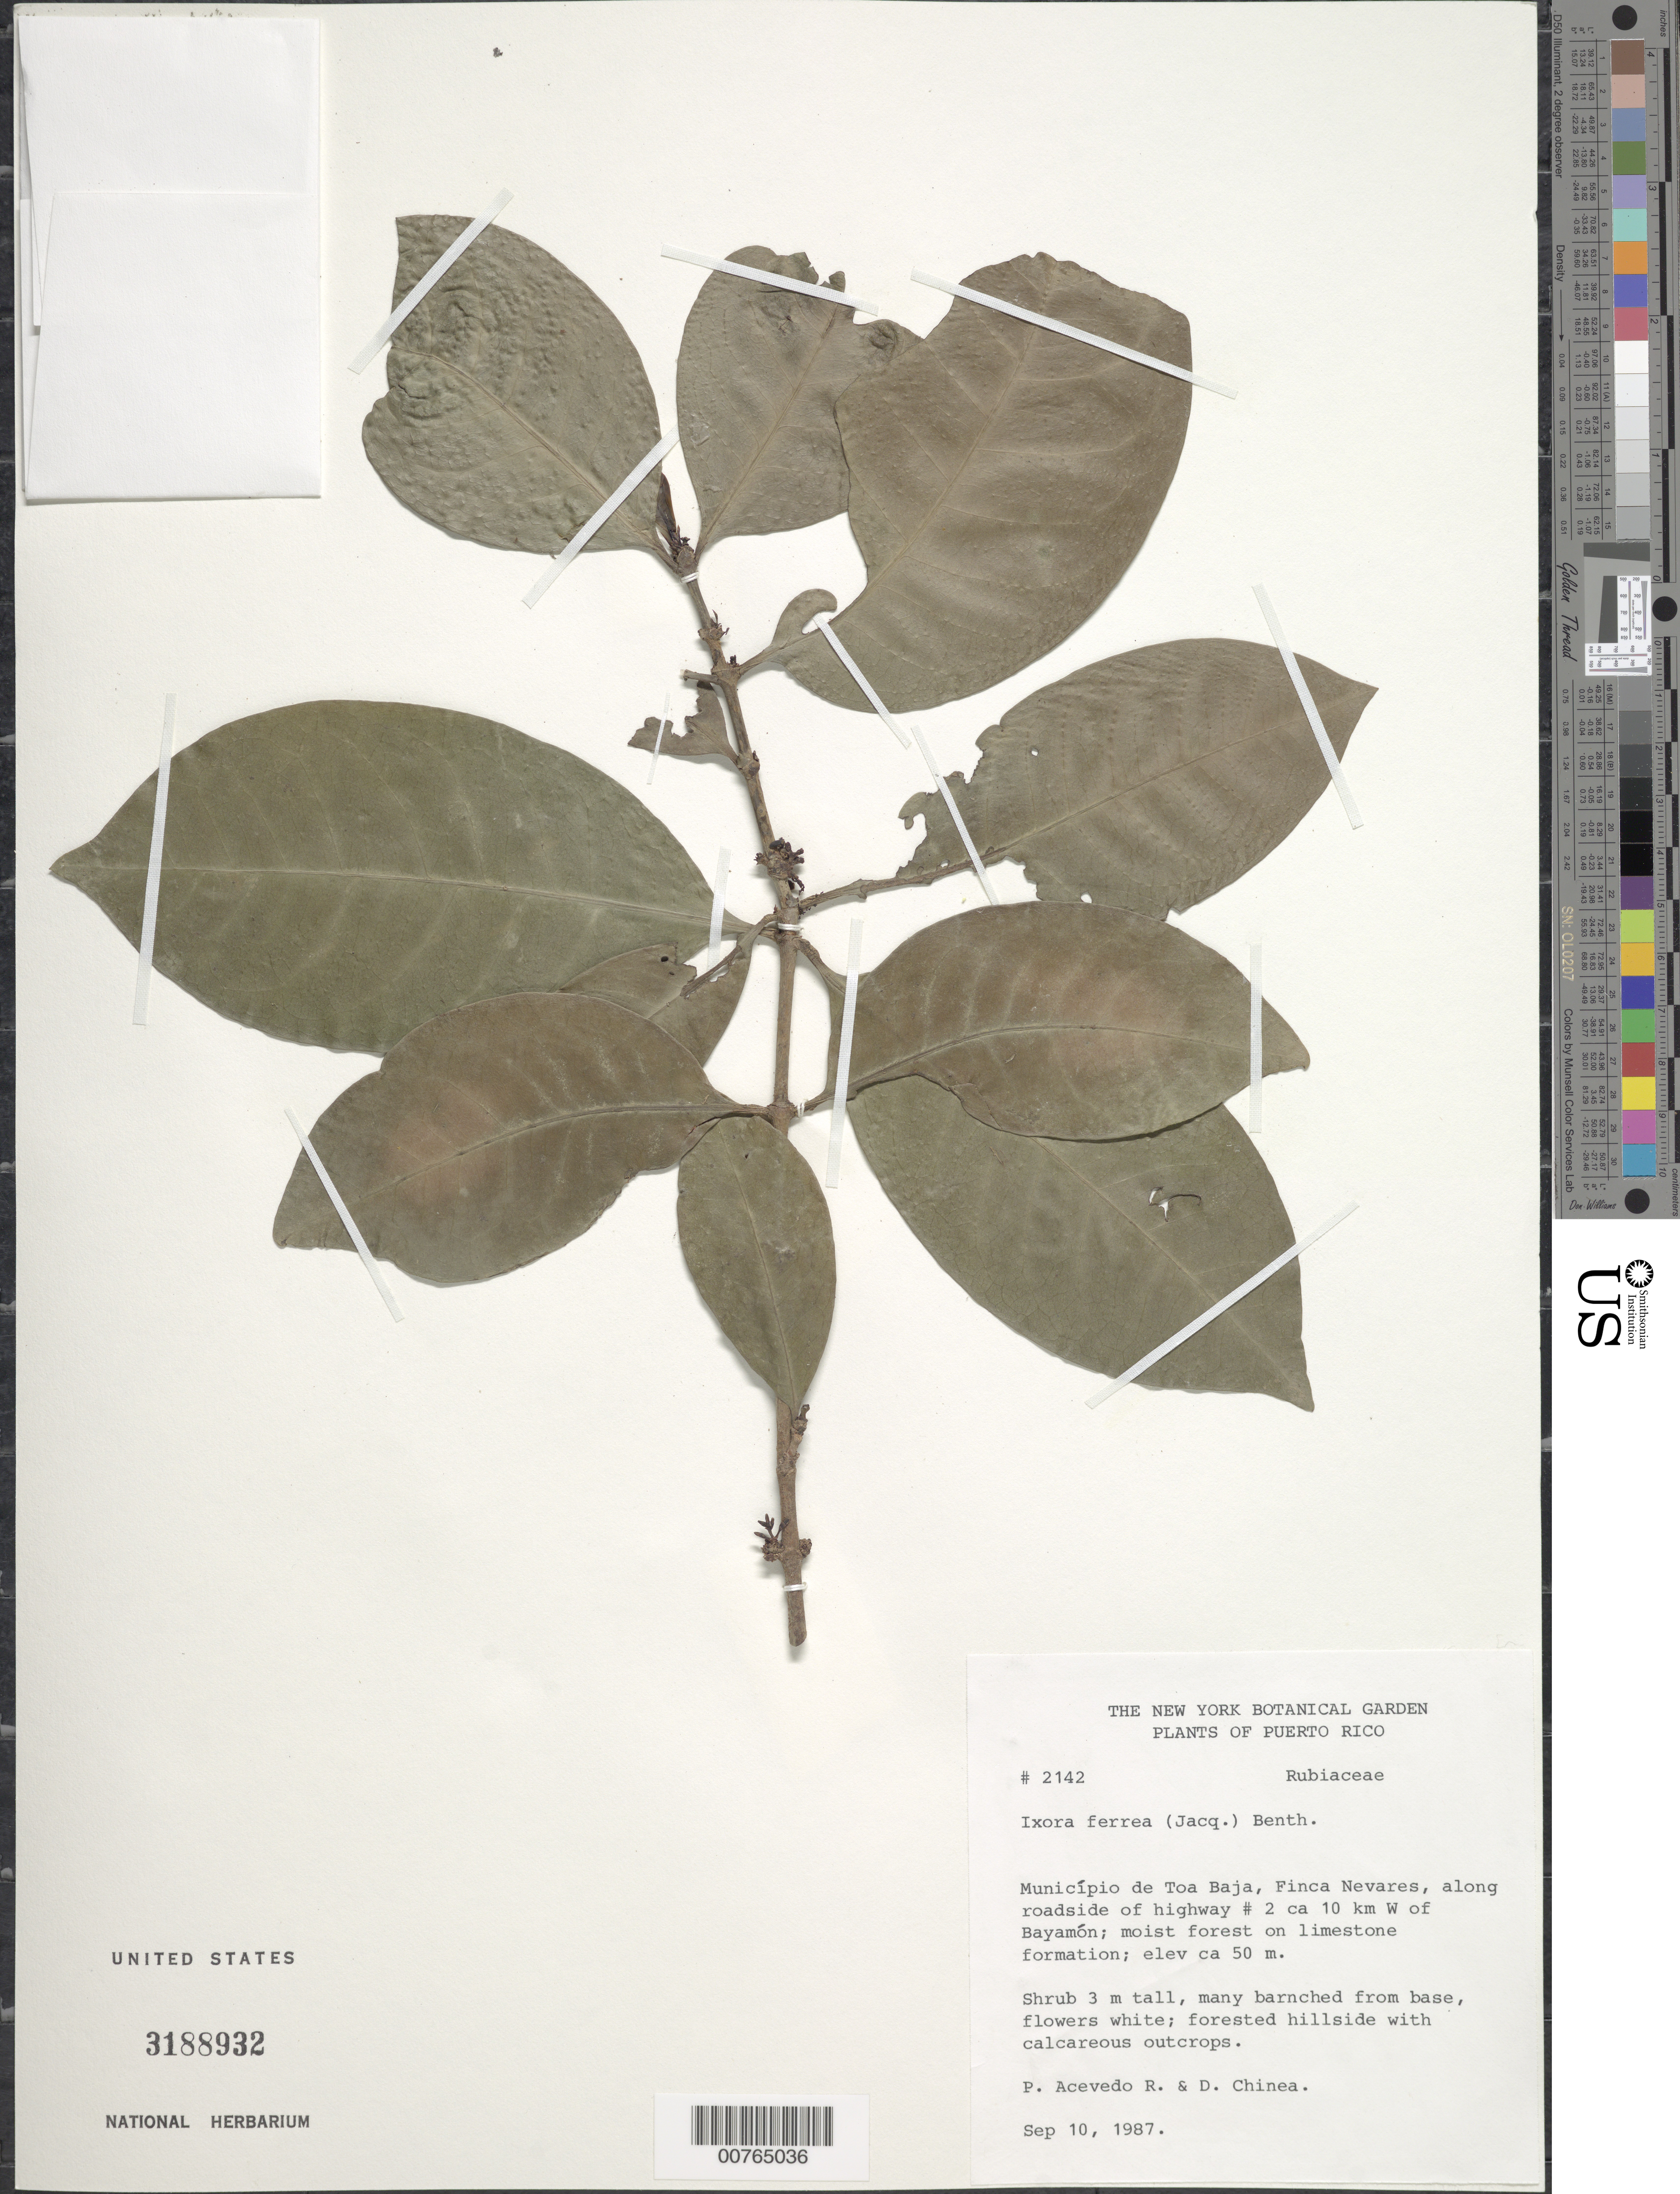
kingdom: Plantae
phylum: Tracheophyta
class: Magnoliopsida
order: Gentianales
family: Rubiaceae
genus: Ixora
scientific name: Ixora ferrea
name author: (Jacq.) Benth.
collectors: P. Acevedo-Rodr. & D. Chinea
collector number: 2142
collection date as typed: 10 Sep 1987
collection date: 1987-09-10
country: Puerto Rico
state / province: Toa Baja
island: Puerto Rico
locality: Toa Baja, Finca Nevares al lado de Carretera #2, in salida de Bajamon hacia Dorado.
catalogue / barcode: US 3188932